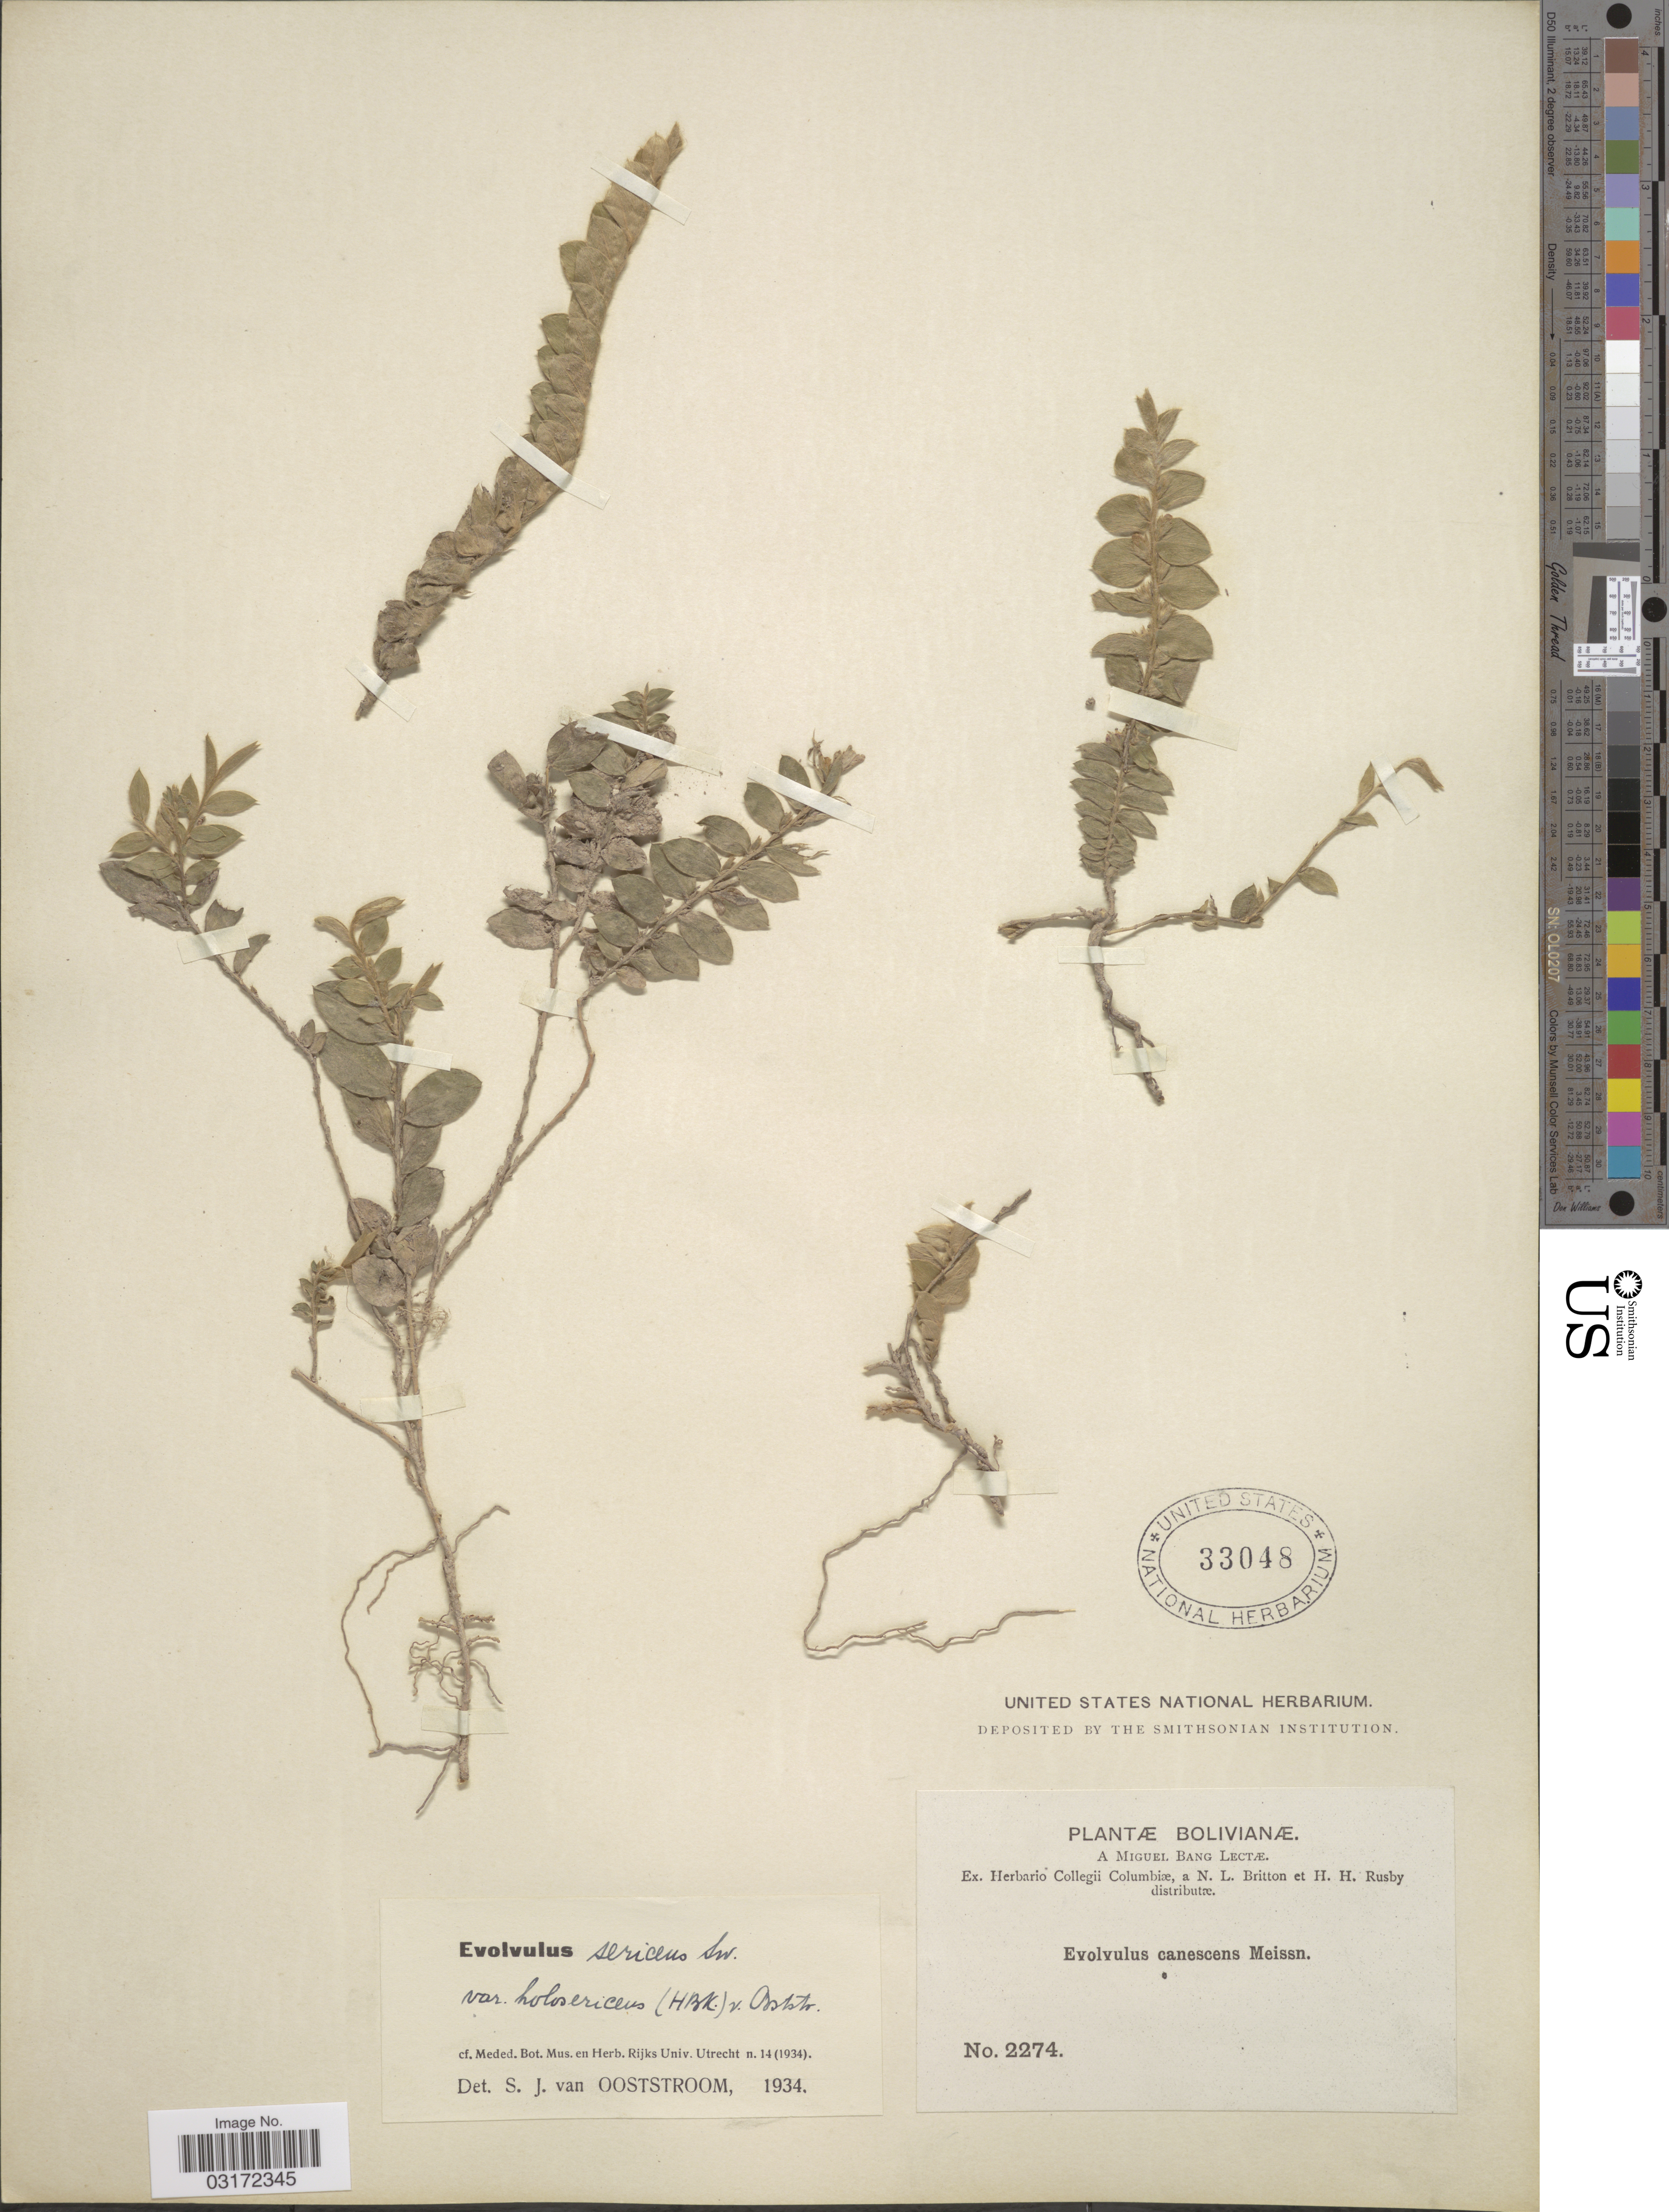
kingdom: Plantae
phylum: Tracheophyta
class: Magnoliopsida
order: Solanales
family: Convolvulaceae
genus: Evolvulus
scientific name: Evolvulus sericeus var. holosericeus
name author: (Kunth) Ooststr.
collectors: M. Bang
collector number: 2274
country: Bolivia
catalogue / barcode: US 33048